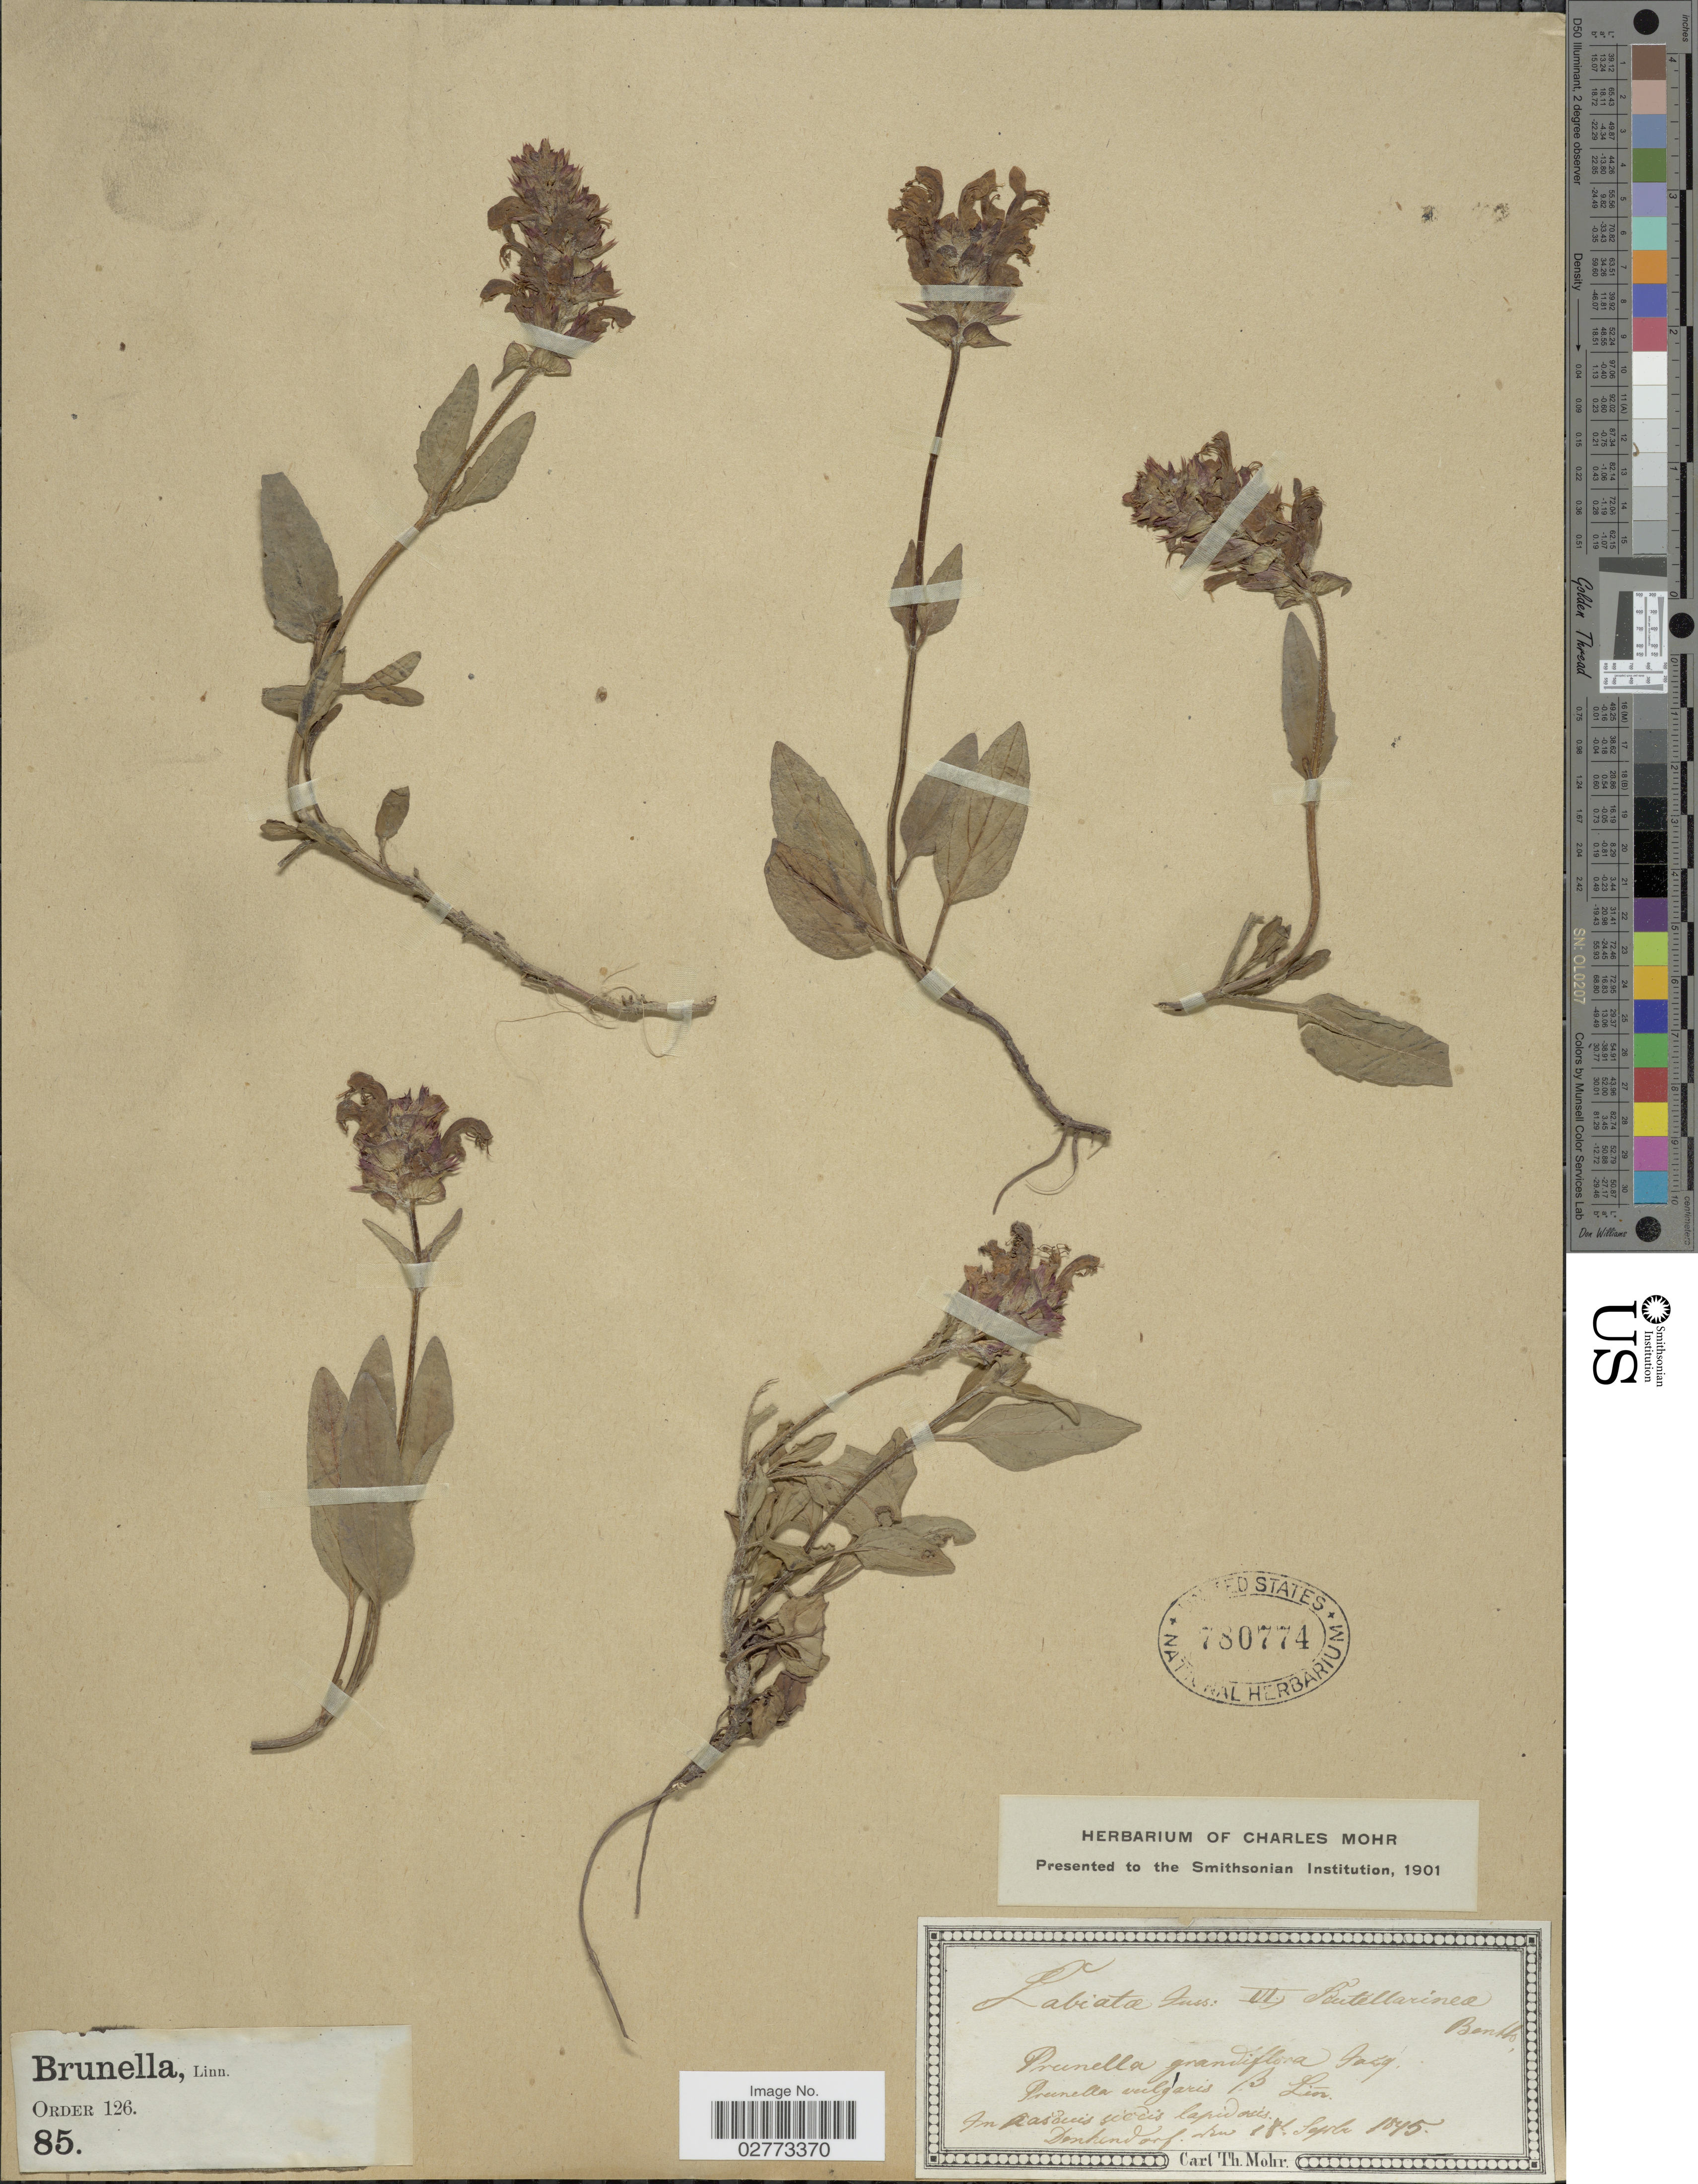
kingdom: Plantae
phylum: Tracheophyta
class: Magnoliopsida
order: Lamiales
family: Lamiaceae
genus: Prunella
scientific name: Prunella grandiflora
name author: (L.) Turra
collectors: ex herb. Charles Mohr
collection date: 1845-09-18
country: Germany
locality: Denkendorf.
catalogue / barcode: US 780774